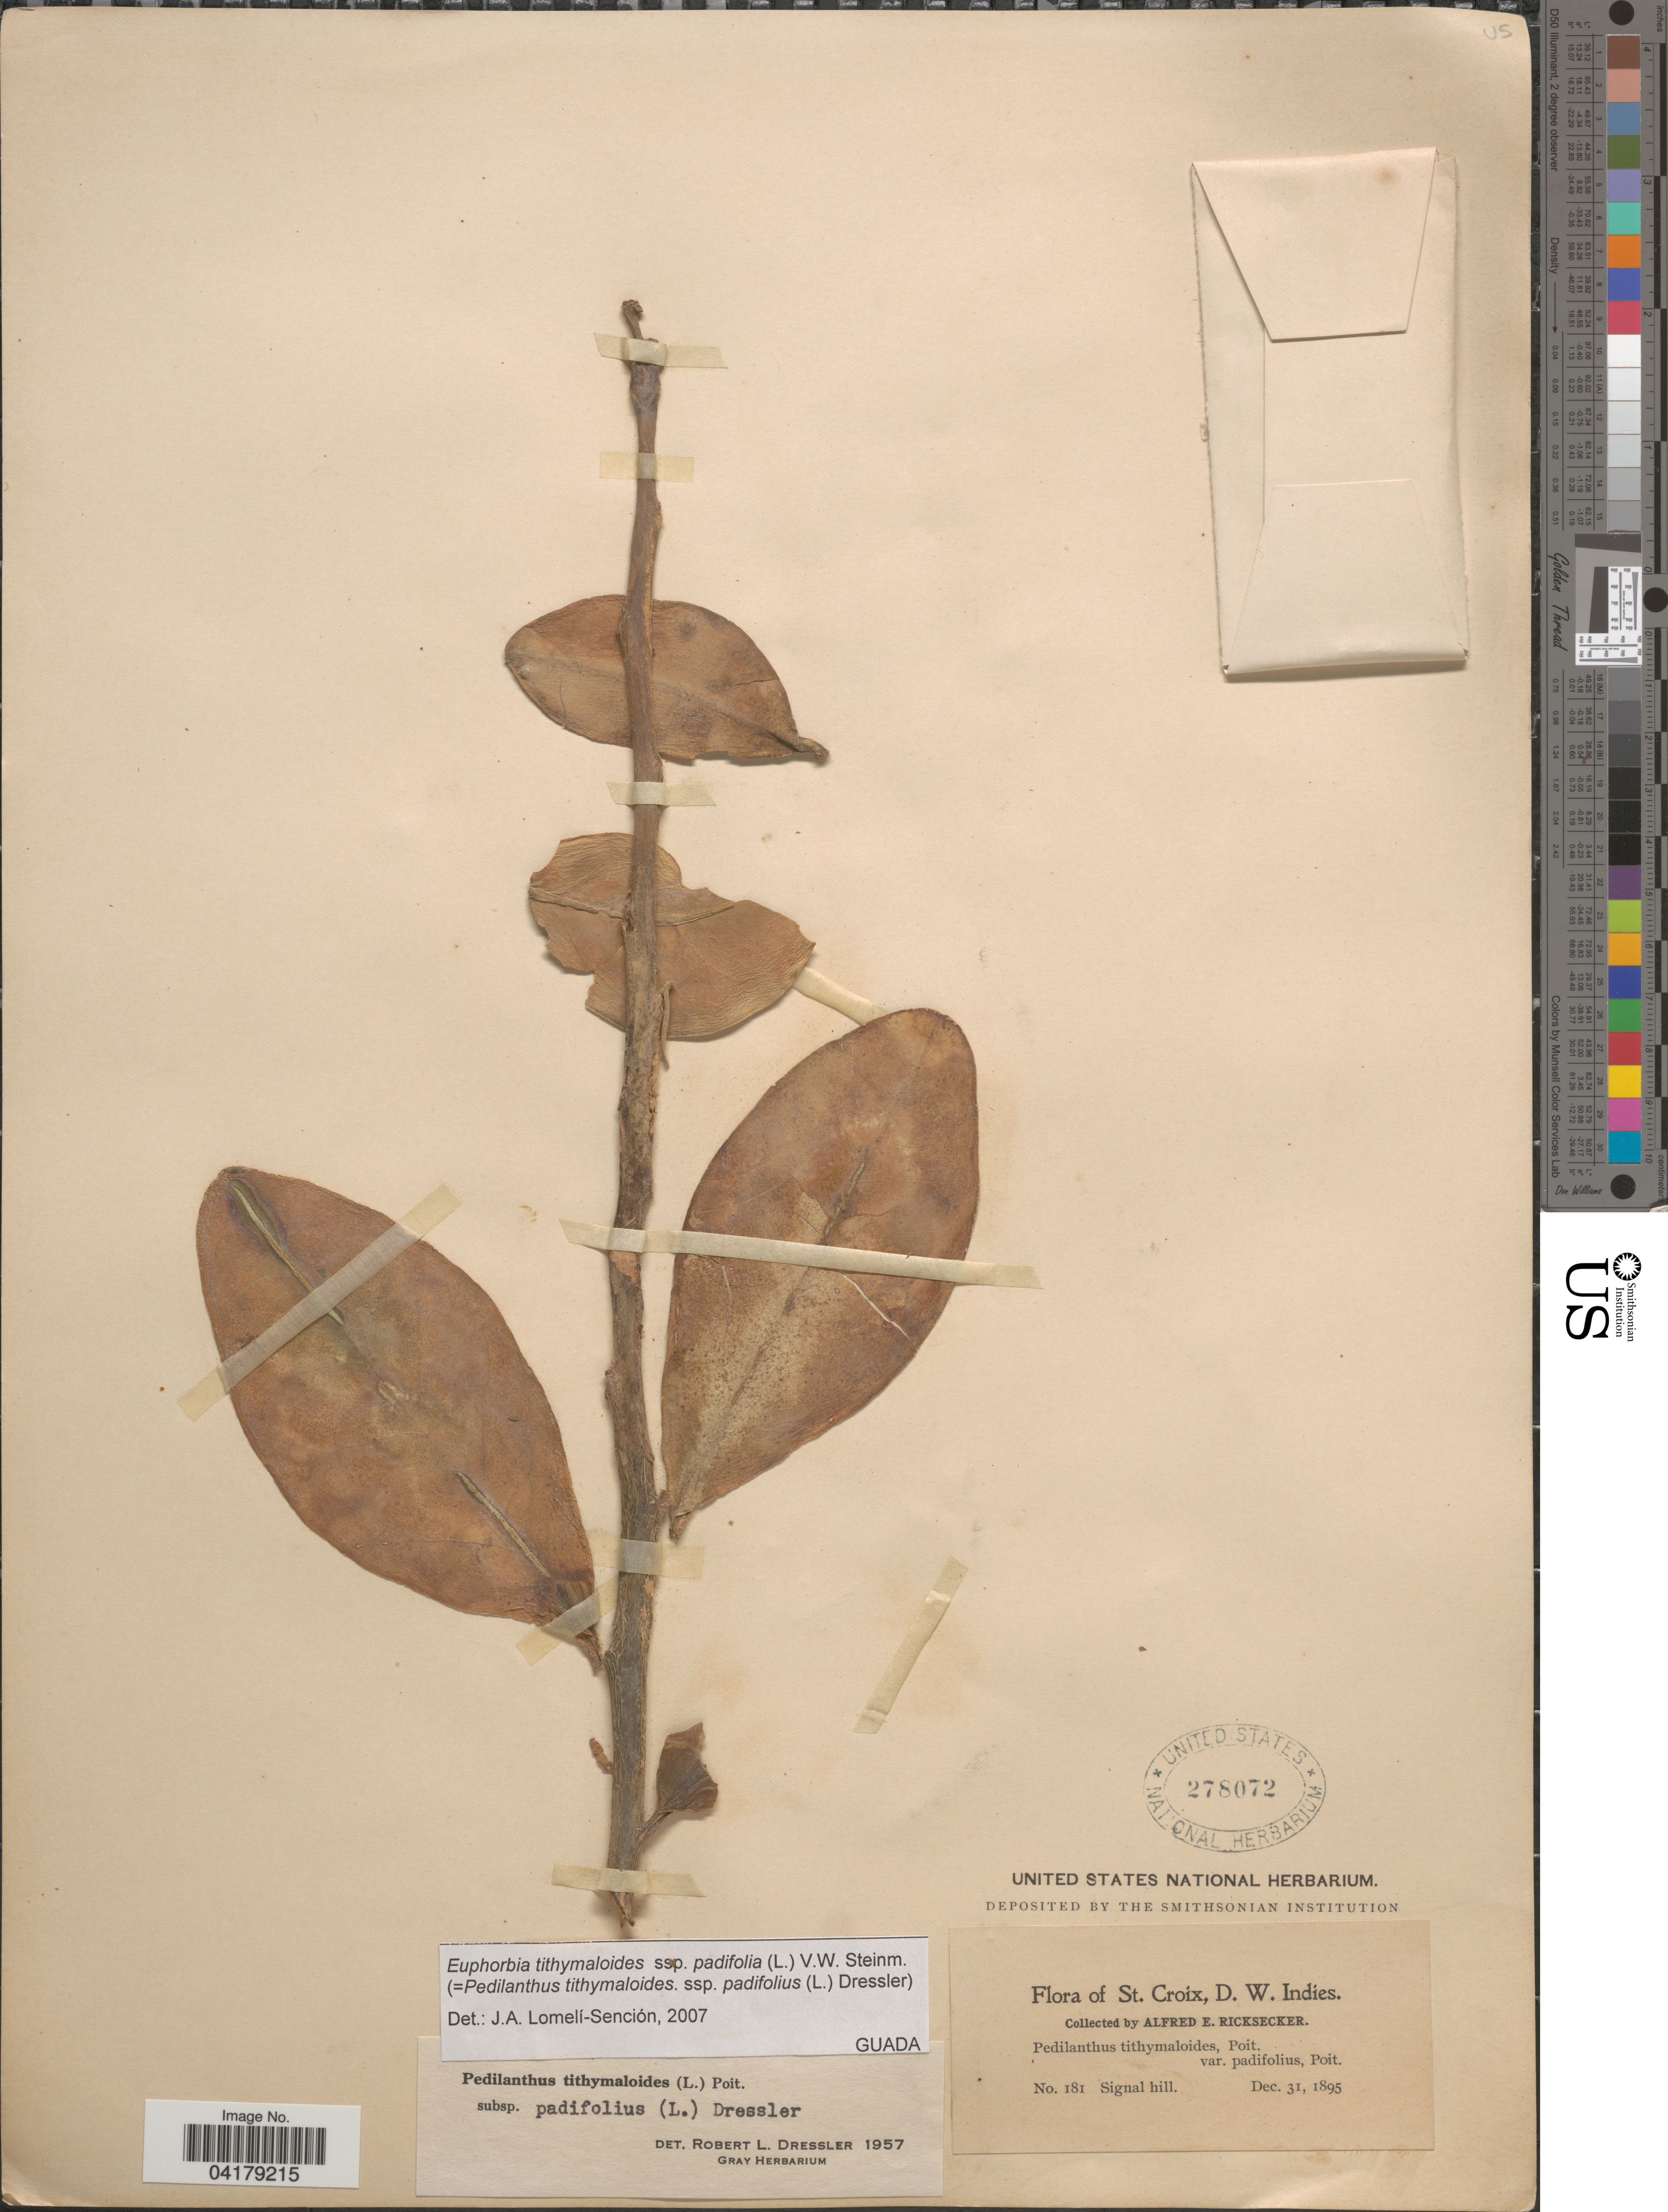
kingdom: Plantae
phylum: Tracheophyta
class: Magnoliopsida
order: Malpighiales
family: Euphorbiaceae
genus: Euphorbia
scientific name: Euphorbia tithymaloides subsp. padifolia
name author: (L.) V.W. Steinm.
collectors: A. E. Ricksecker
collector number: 181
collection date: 1895-12-31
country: U.S. Virgin Islands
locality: St. Croix, D. W. Indies. Signal hill.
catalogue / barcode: US 278072